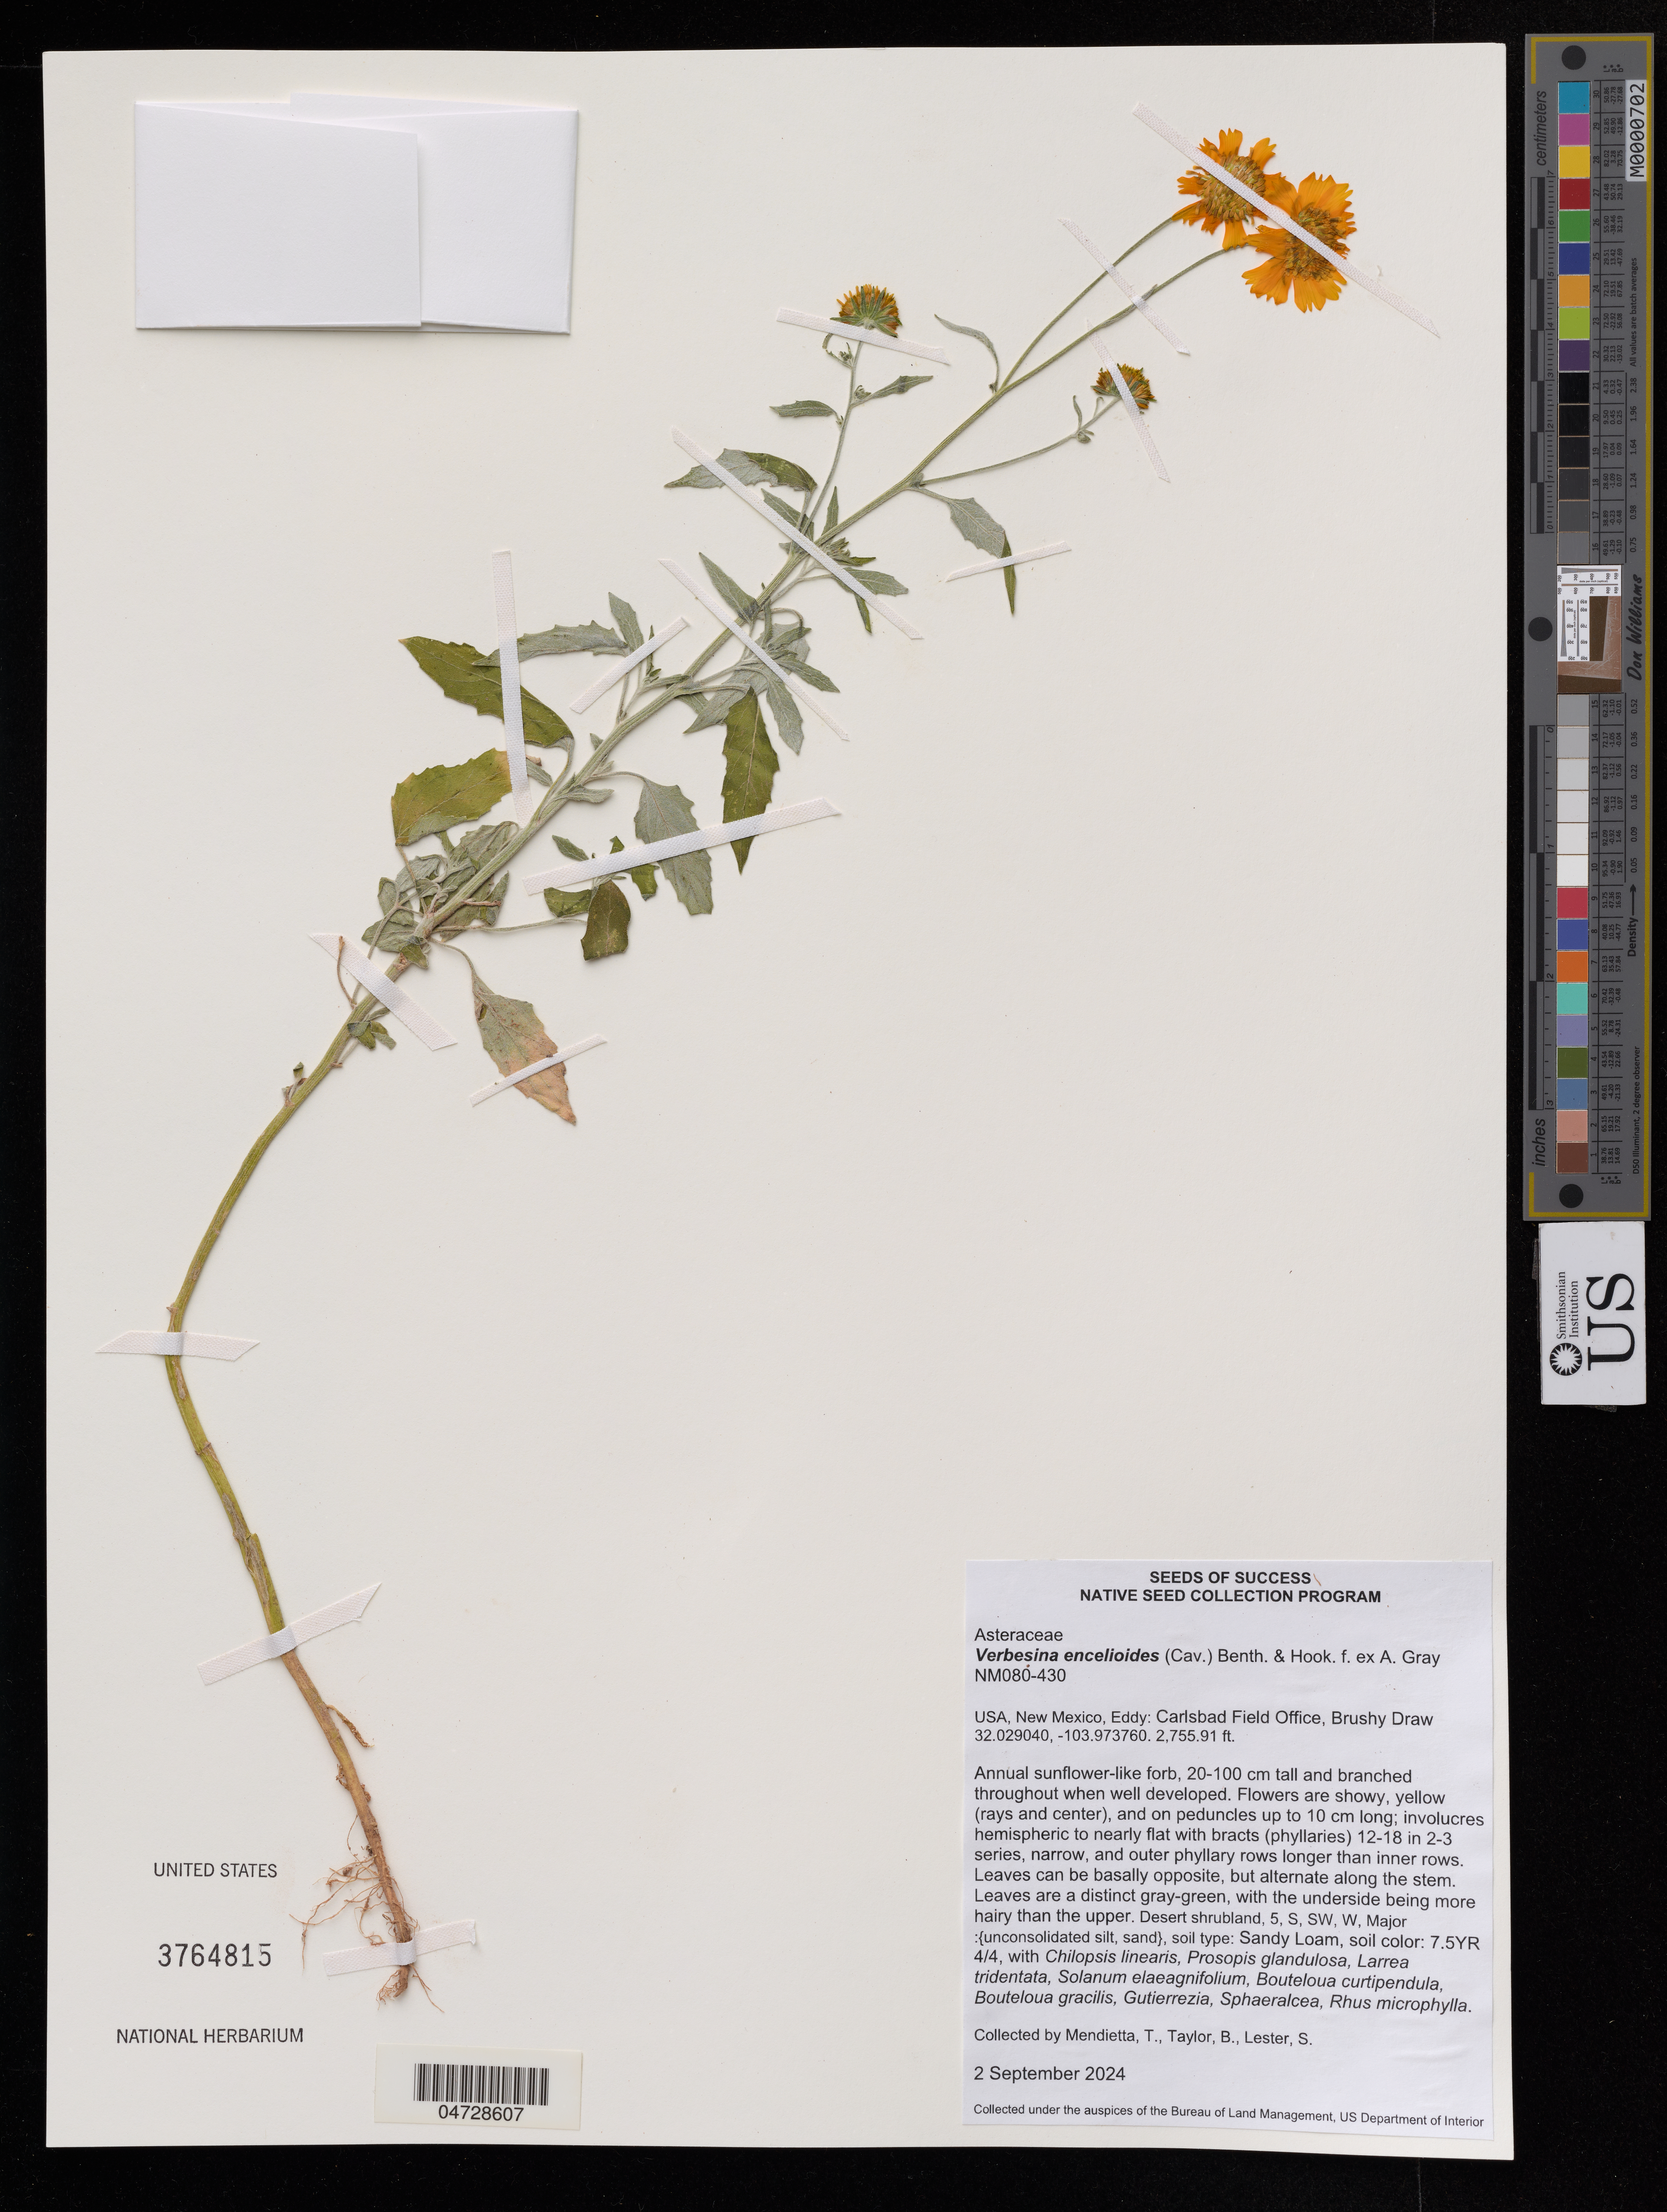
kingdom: Plantae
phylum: Tracheophyta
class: Magnoliopsida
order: Asterales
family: Asteraceae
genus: Verbesina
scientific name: Verbesina encelioides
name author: (Cav.) Benth. & Hook. ex A. Gray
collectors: T. Mendietta & B. Taylor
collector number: NM080-430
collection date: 2024-09-02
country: United States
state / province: New Mexico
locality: Eddy: Carlsbad Field Office, Brushy Draw.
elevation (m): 840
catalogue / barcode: US 3764815